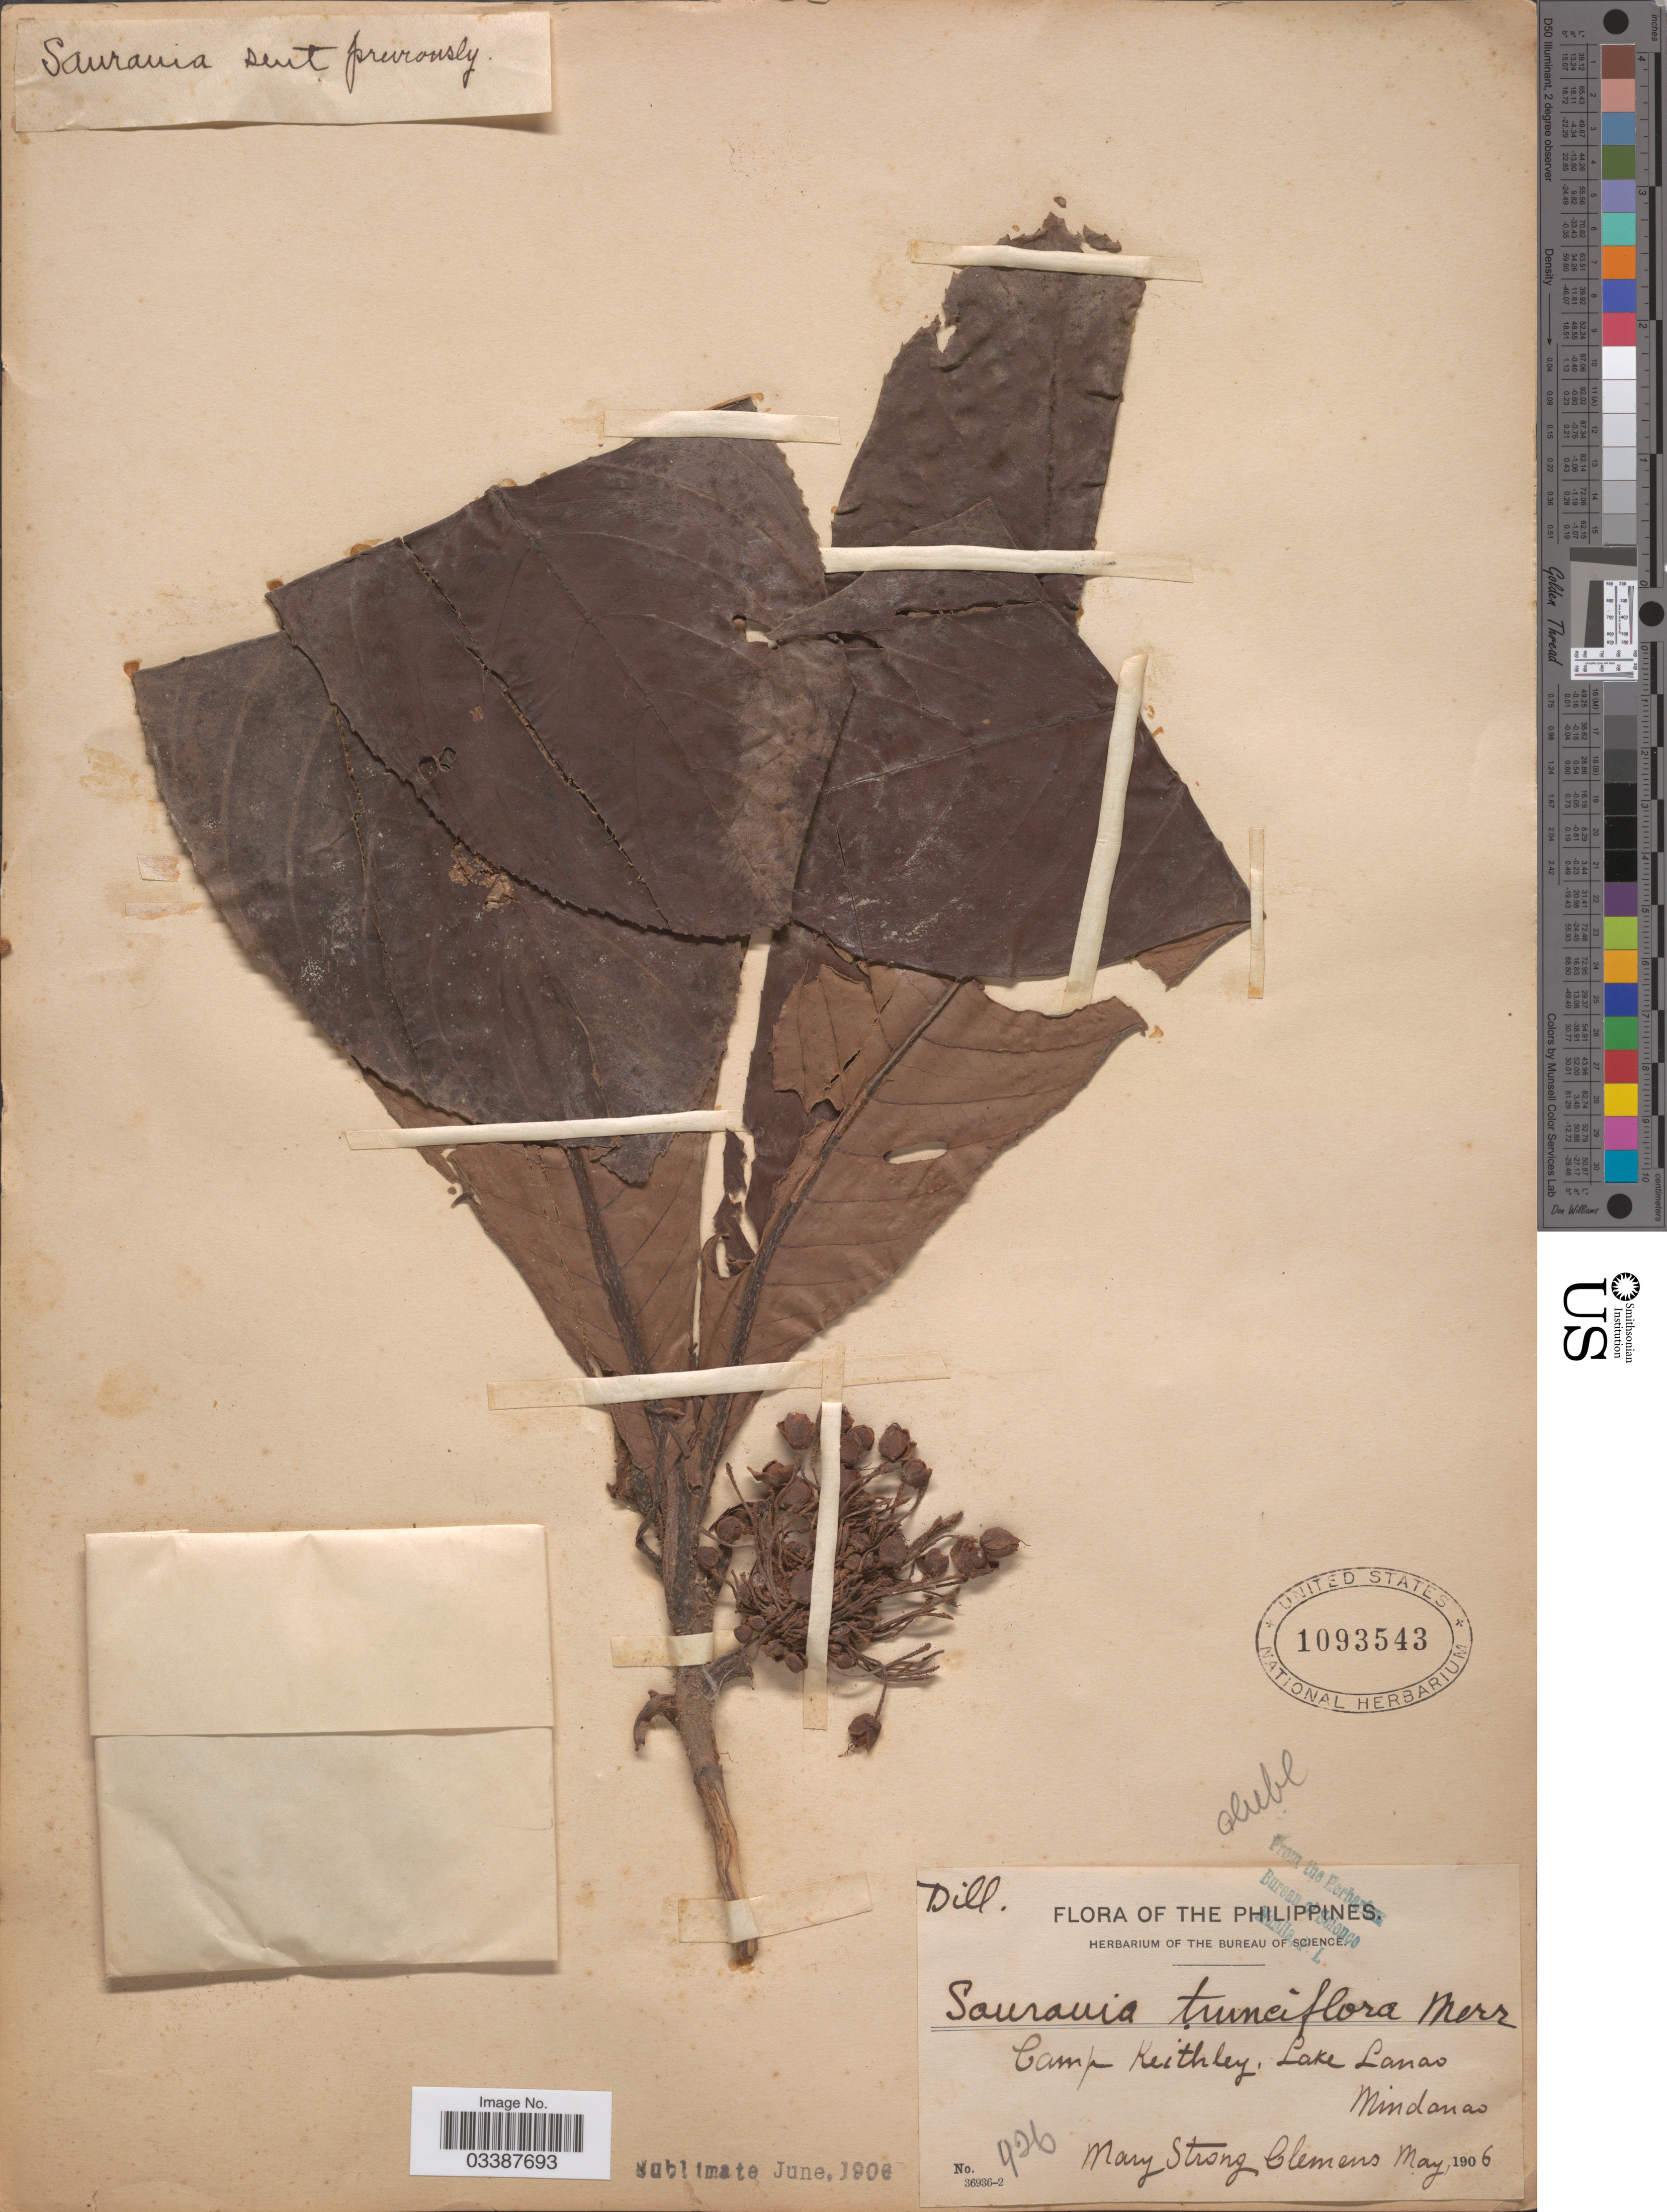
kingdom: Plantae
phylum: Tracheophyta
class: Magnoliopsida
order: Ericales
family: Actinidiaceae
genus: Saurauia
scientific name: Saurauia trunciflora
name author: Merr.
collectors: M. S. Clemens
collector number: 426*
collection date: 1906-05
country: Philippines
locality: Camp Keithley, Lake Lanao, Mindanao.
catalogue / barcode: US 1093543